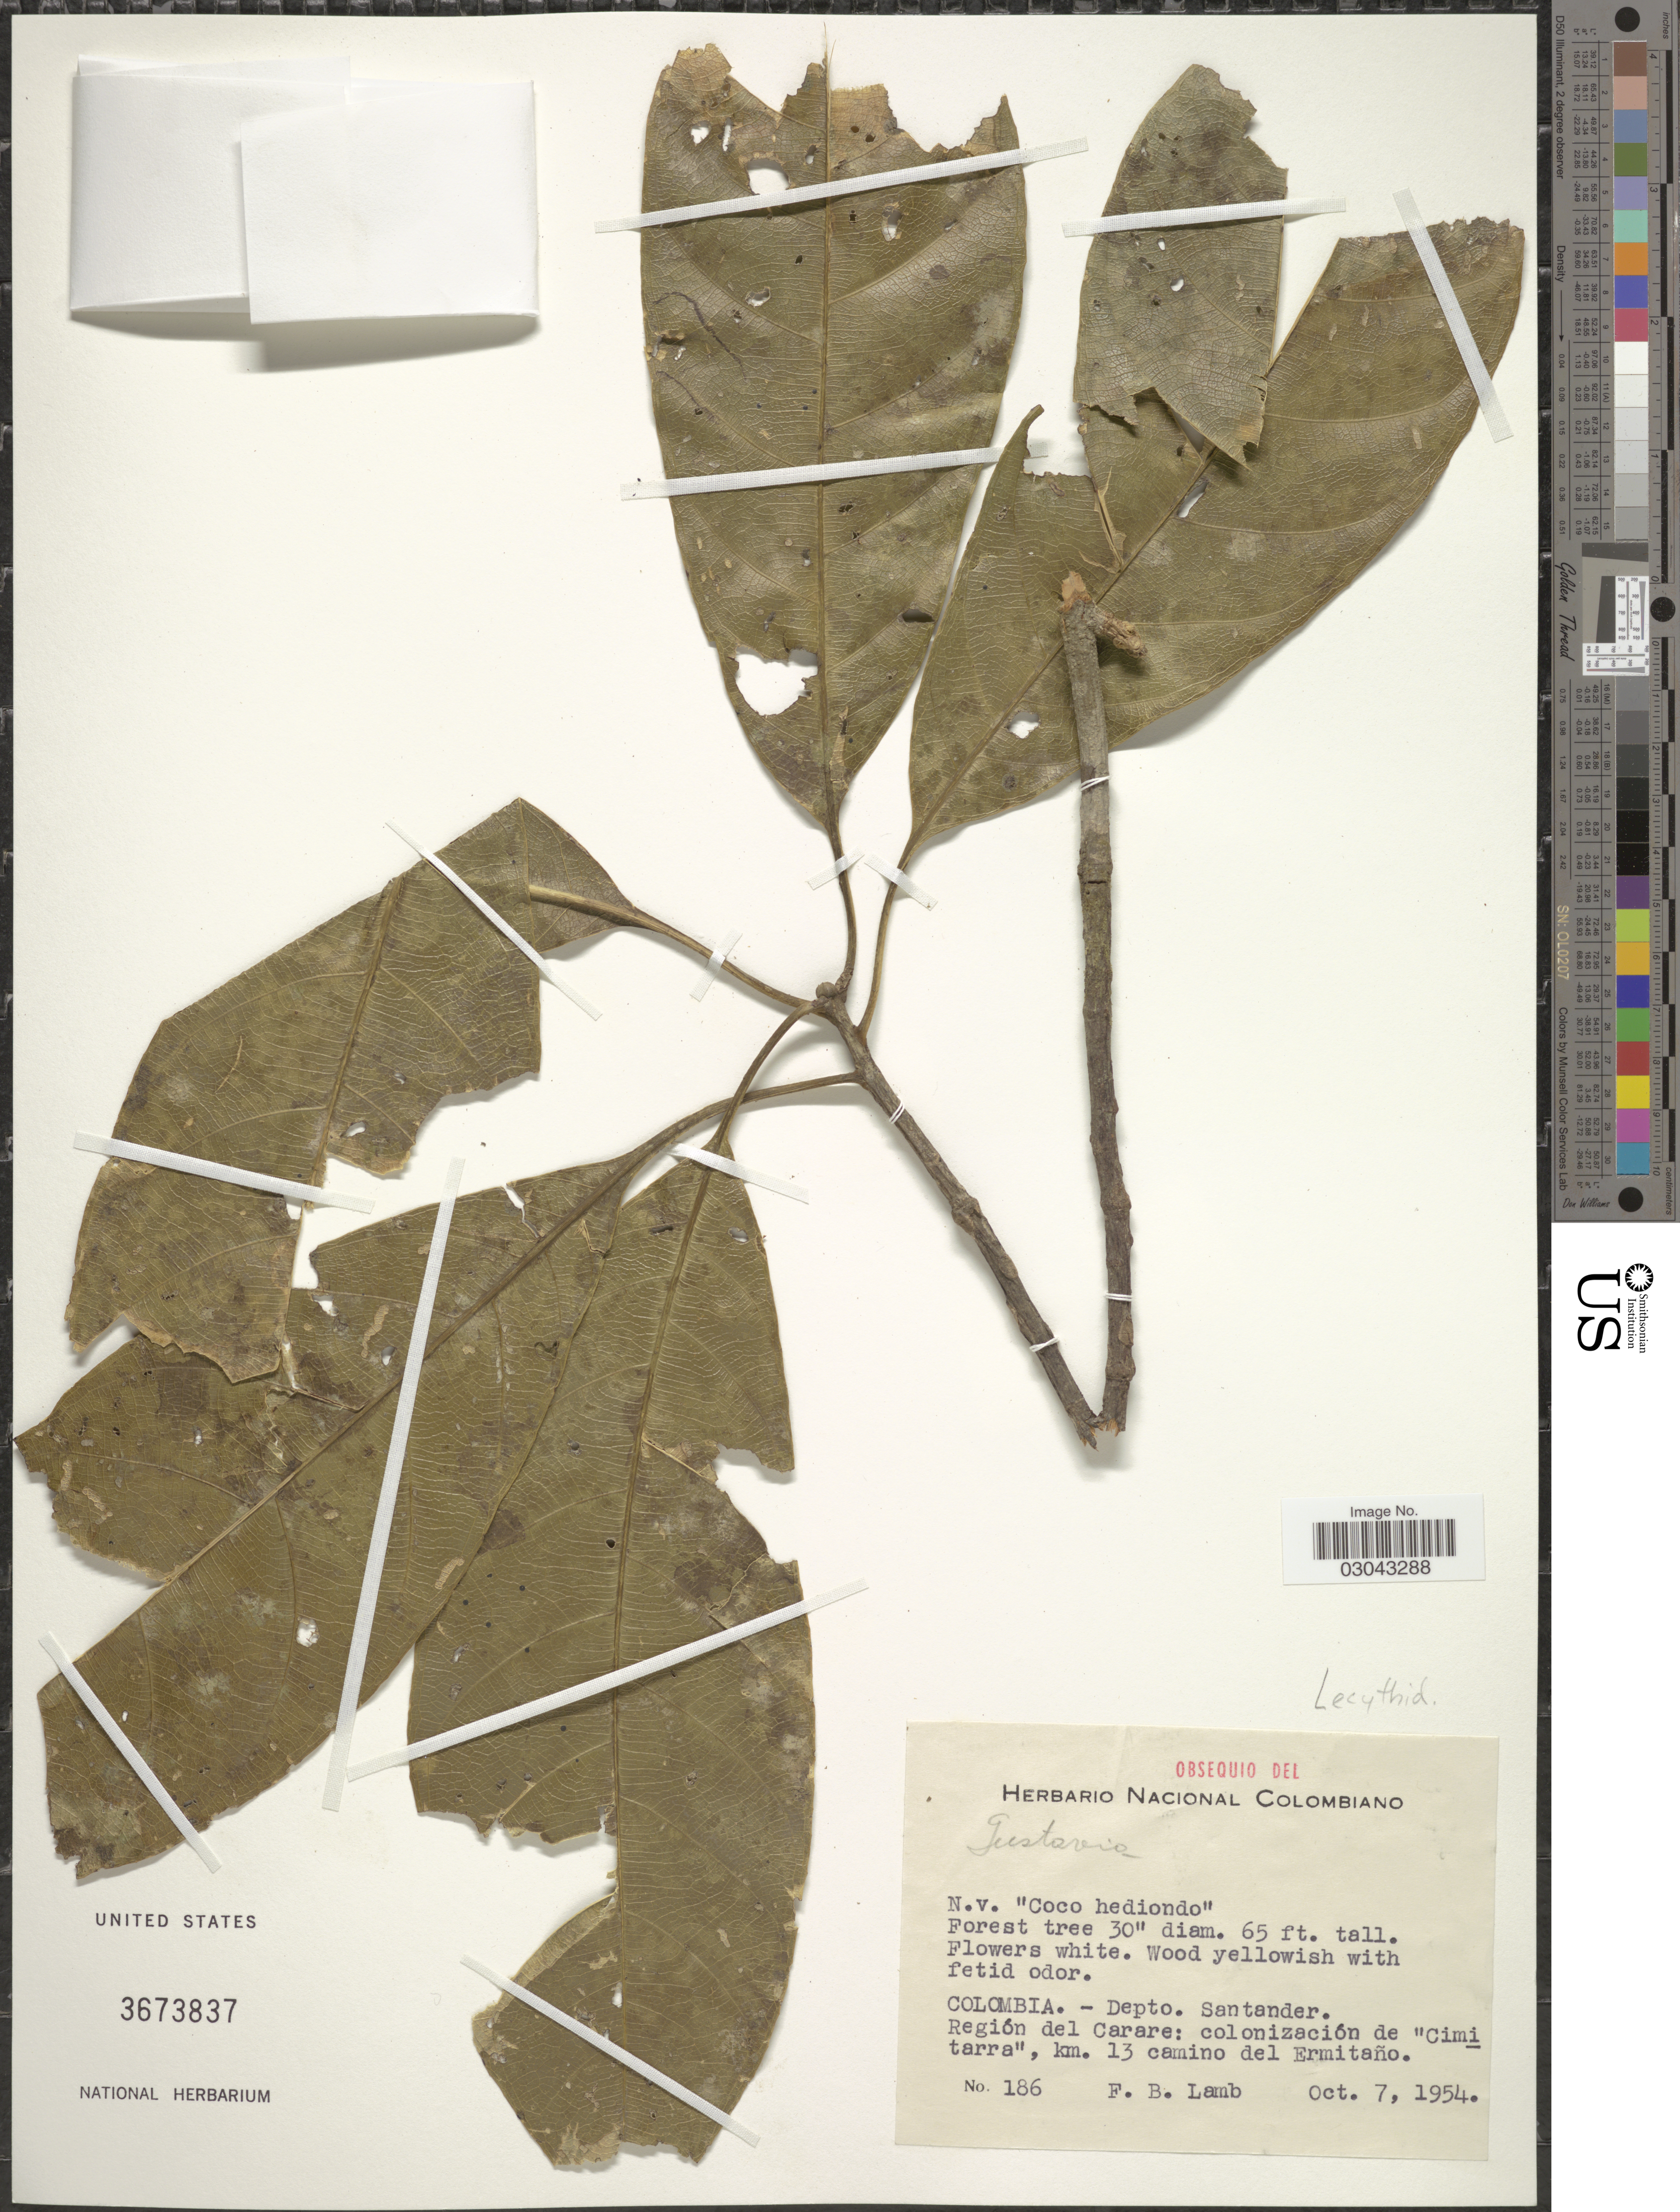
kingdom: Plantae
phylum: Tracheophyta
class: Magnoliopsida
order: Ericales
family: Lecythidaceae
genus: Gustavia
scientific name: Gustavia sp.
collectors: F. B. Lamb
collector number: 186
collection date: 1954-10-07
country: Colombia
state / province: Santander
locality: Depto. Santander, Región del Carare: colonización de "Cimitarra", km. 13 camino del Ermitaño.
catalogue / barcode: US 3673837